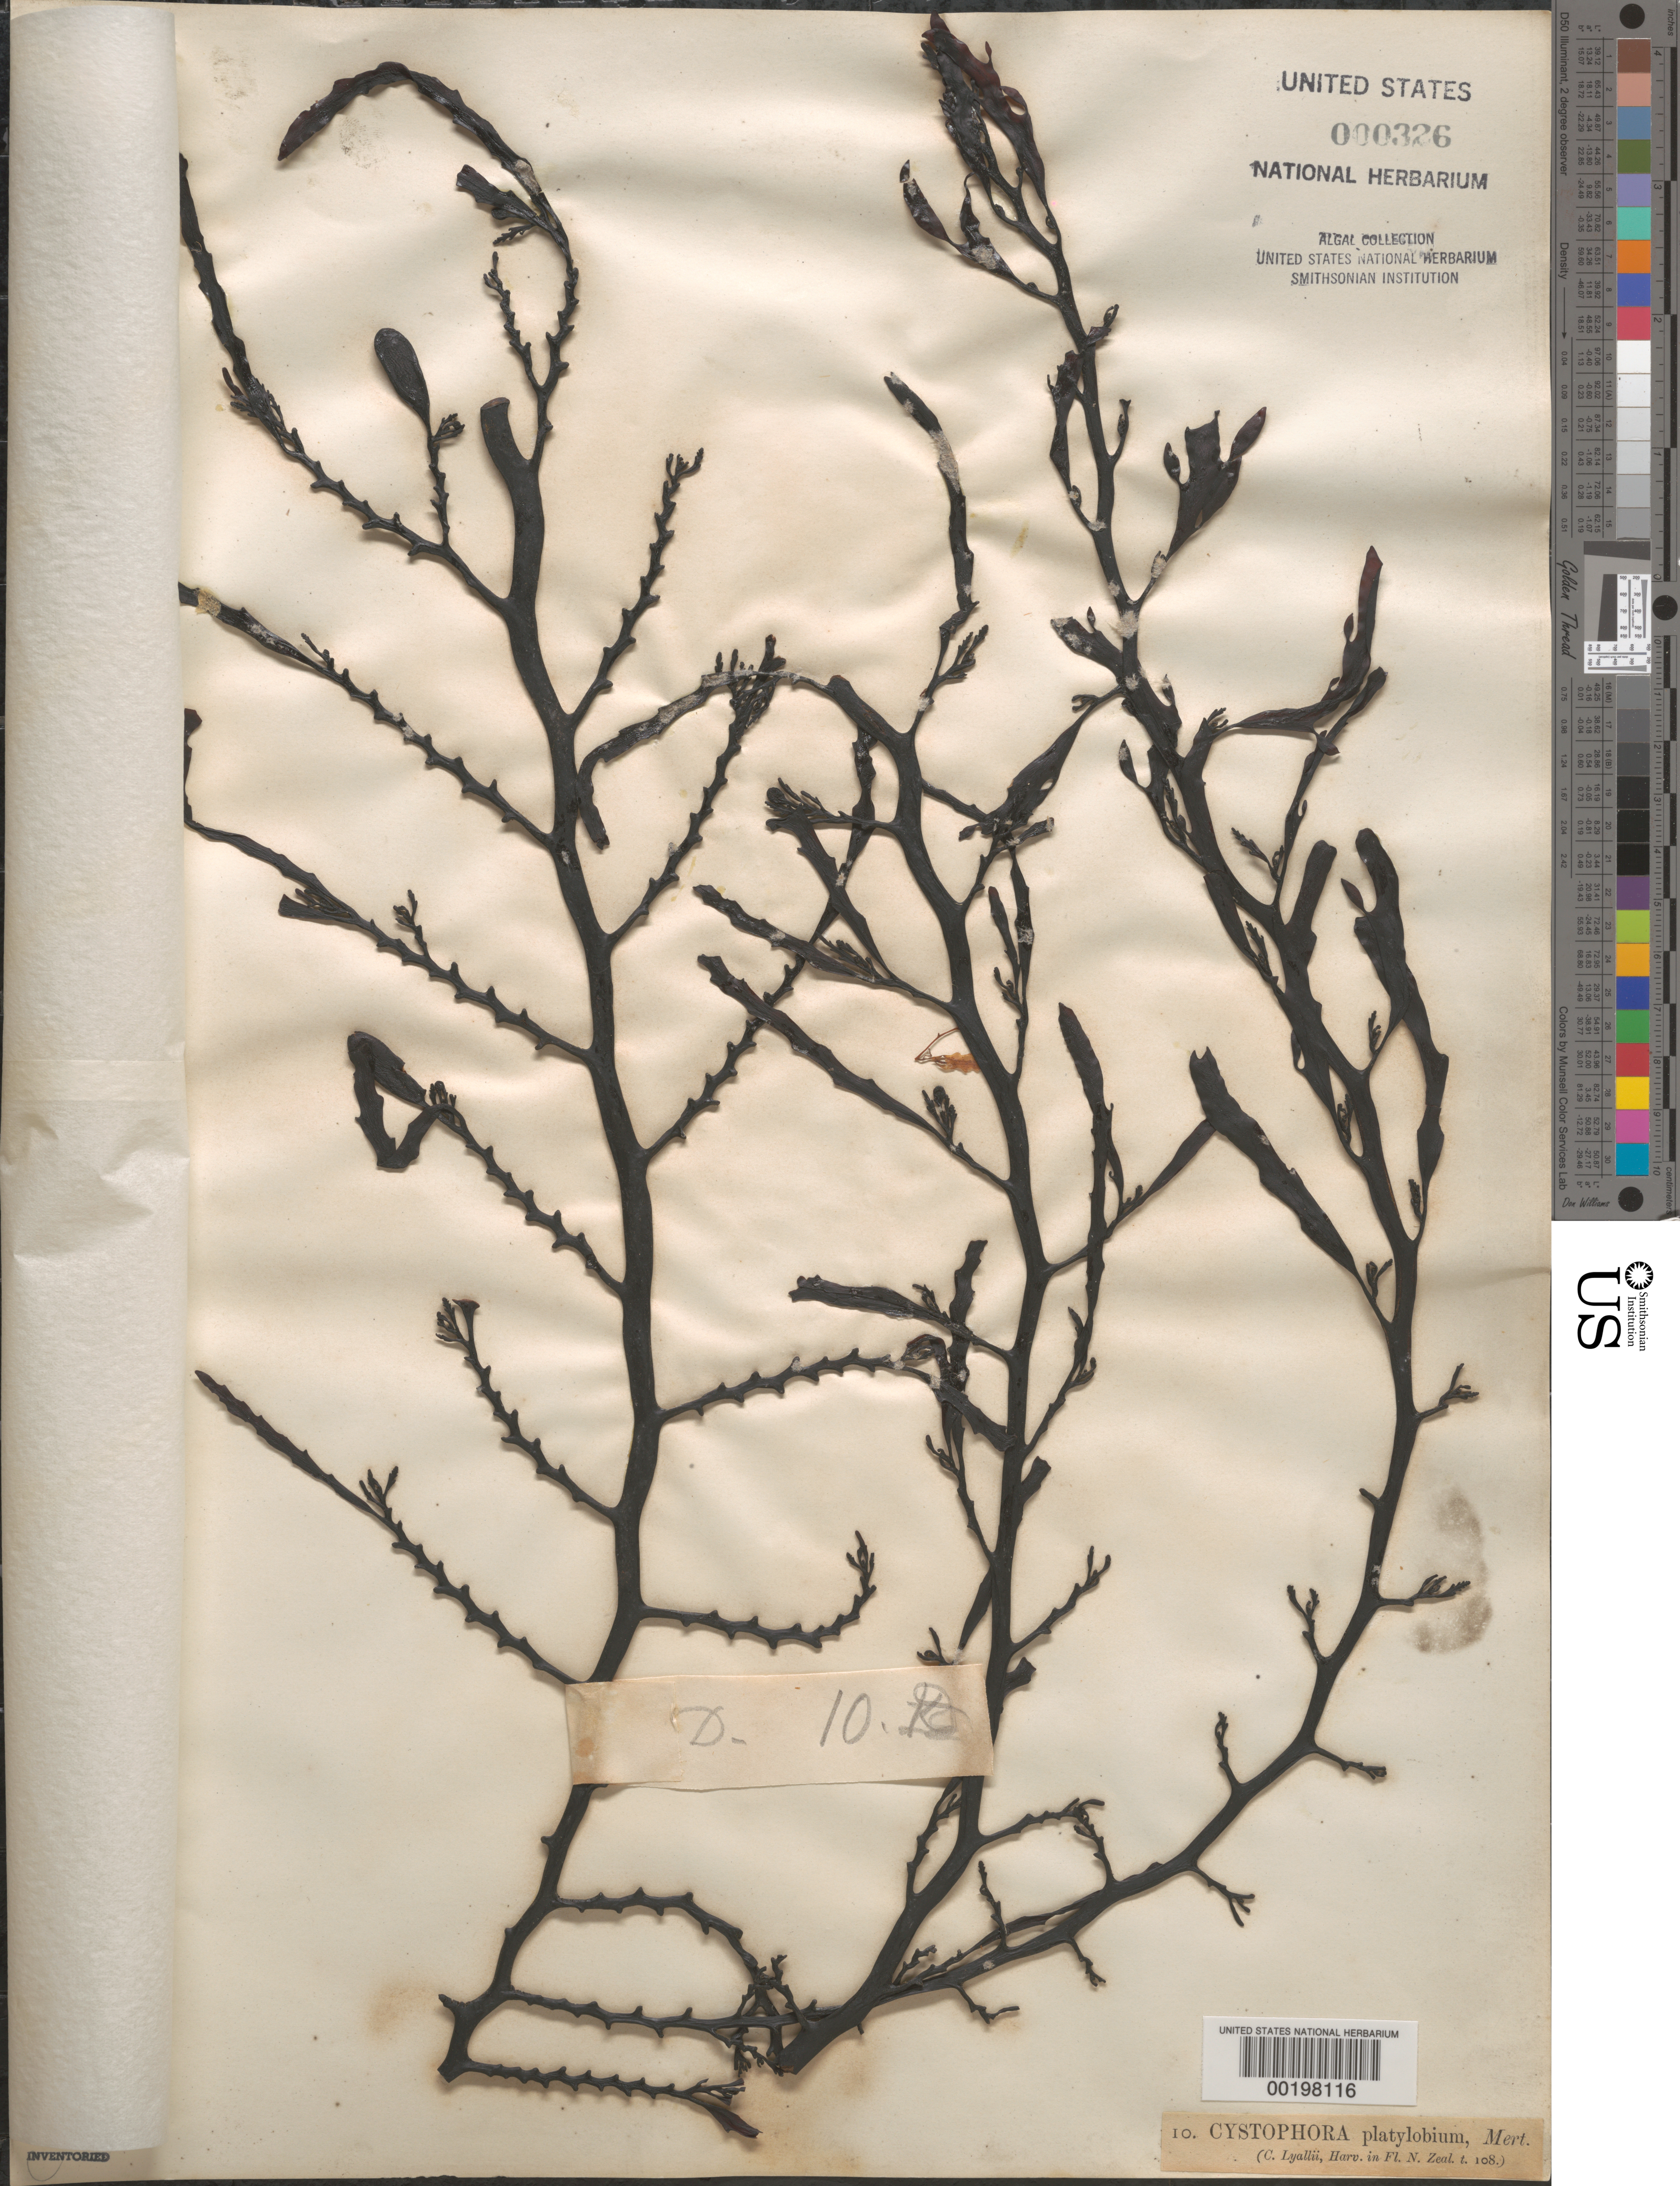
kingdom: Chromista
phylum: Ochrophyta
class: Phaeophyceae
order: Fucales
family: Sargassaceae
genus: Cystophora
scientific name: Cystophora platylobium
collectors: W. Harvey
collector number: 10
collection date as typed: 1854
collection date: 1854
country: Australia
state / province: Western Australia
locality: Princess Royal Harbor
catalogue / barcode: US 326